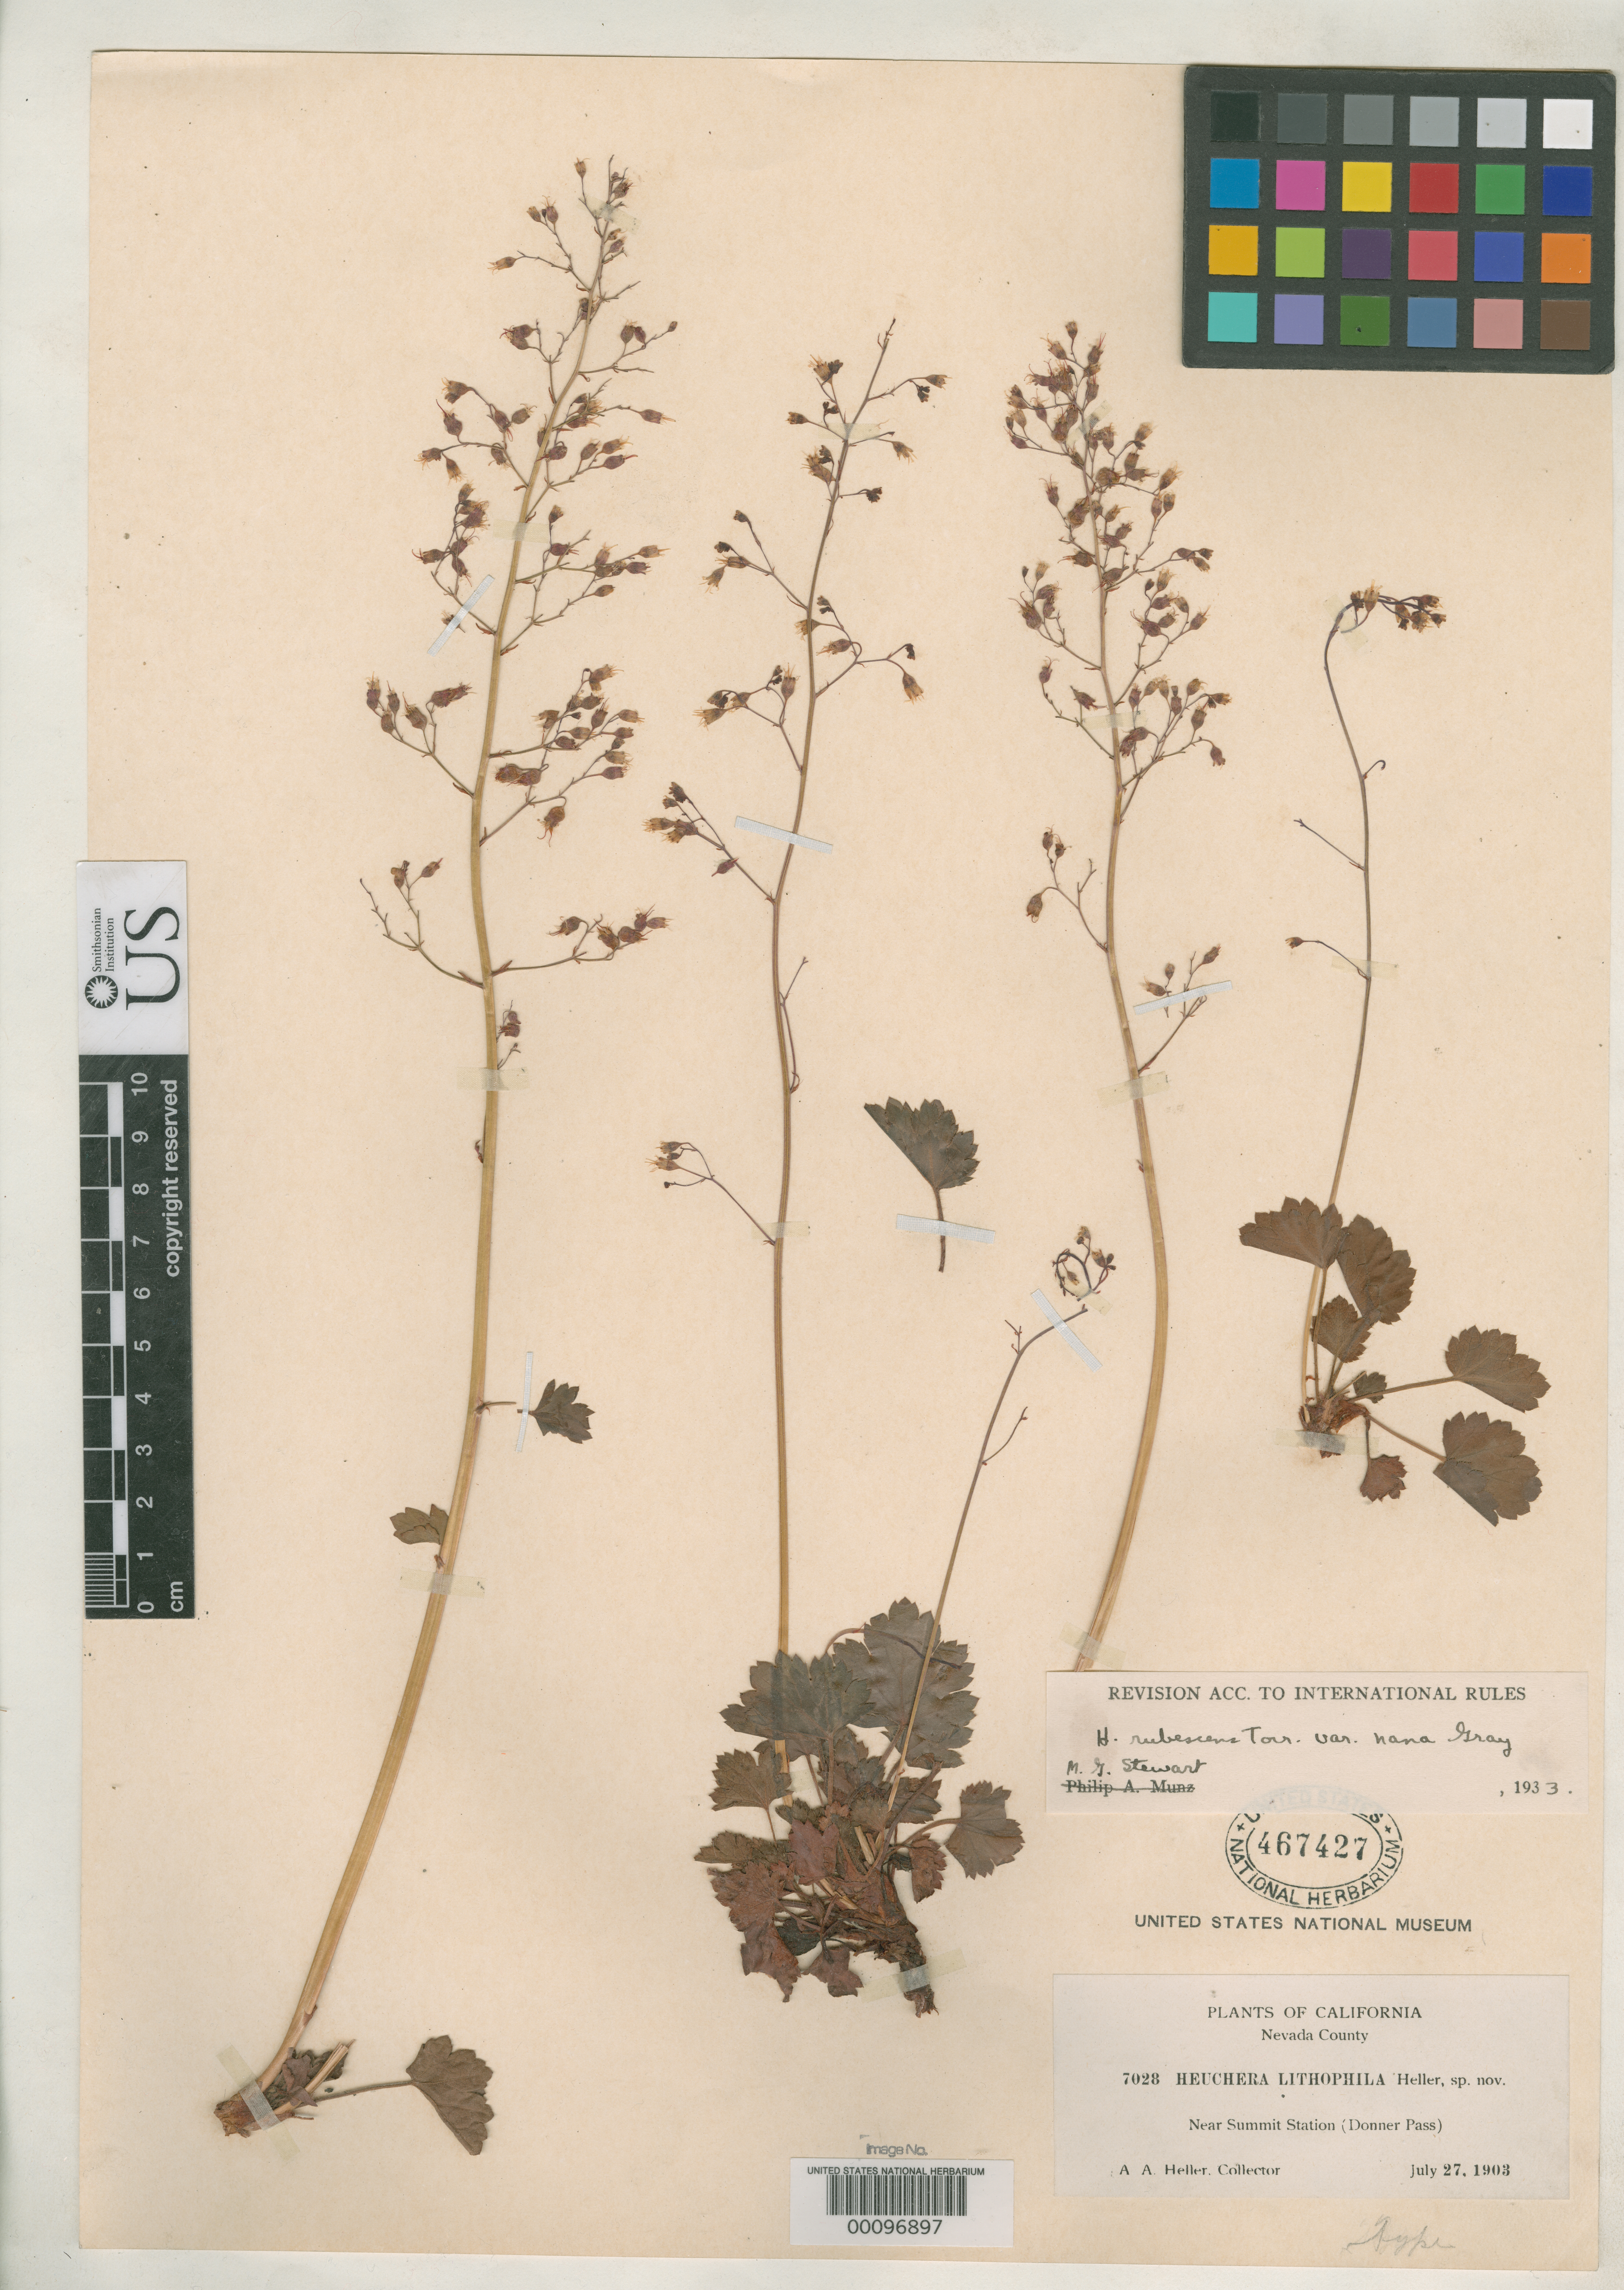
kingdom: Plantae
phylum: Tracheophyta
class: Magnoliopsida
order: Saxifragales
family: Saxifragaceae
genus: Heuchera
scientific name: Heuchera lithophila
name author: A. Heller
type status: Isotype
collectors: A. A. Heller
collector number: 7028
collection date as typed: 27 Jul 1903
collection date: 1903-07-27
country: United States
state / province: California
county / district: Nevada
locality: Near Donner Pass.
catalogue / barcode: US 467427